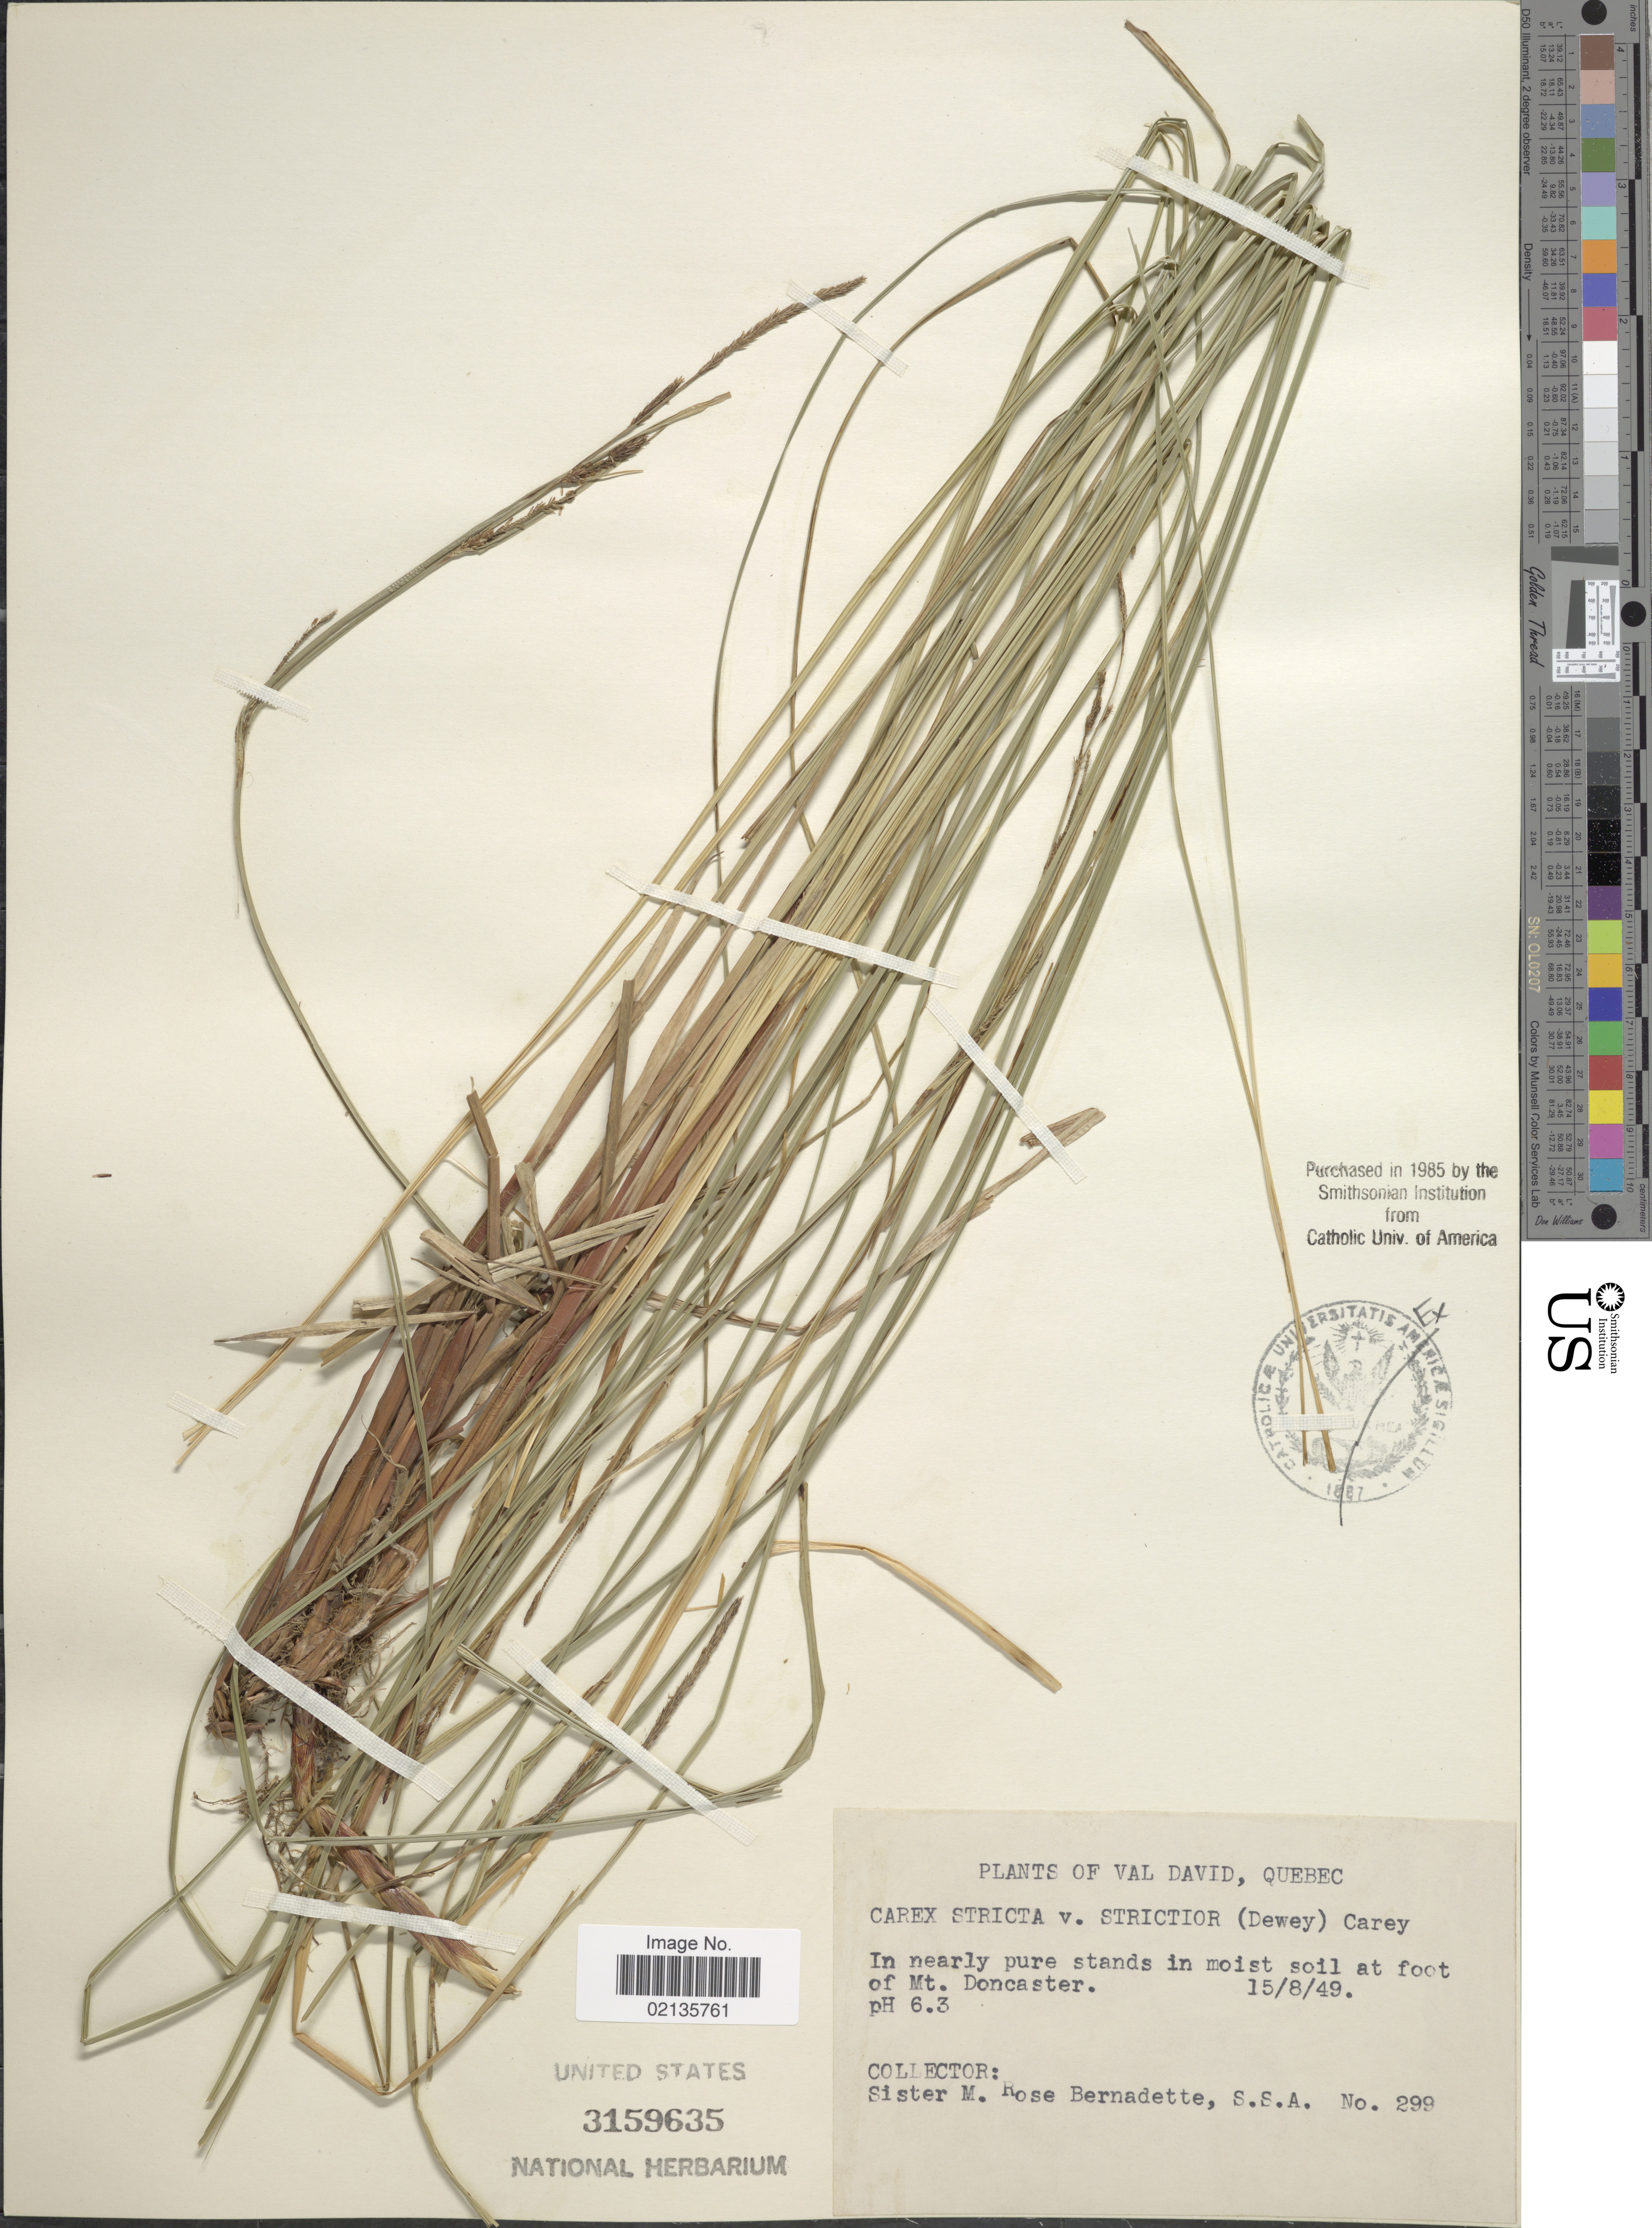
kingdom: Plantae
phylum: Tracheophyta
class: Liliopsida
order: Poales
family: Cyperaceae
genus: Carex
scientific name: Carex stricta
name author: Lam.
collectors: M. Bernadette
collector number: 299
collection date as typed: Transcribed d/m/y: 15/8/49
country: Canada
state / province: Quebec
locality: Val David, in nearly pure stands in moist soil at foot of Mt. Doncaster, pH 6.3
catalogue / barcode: US 3159635